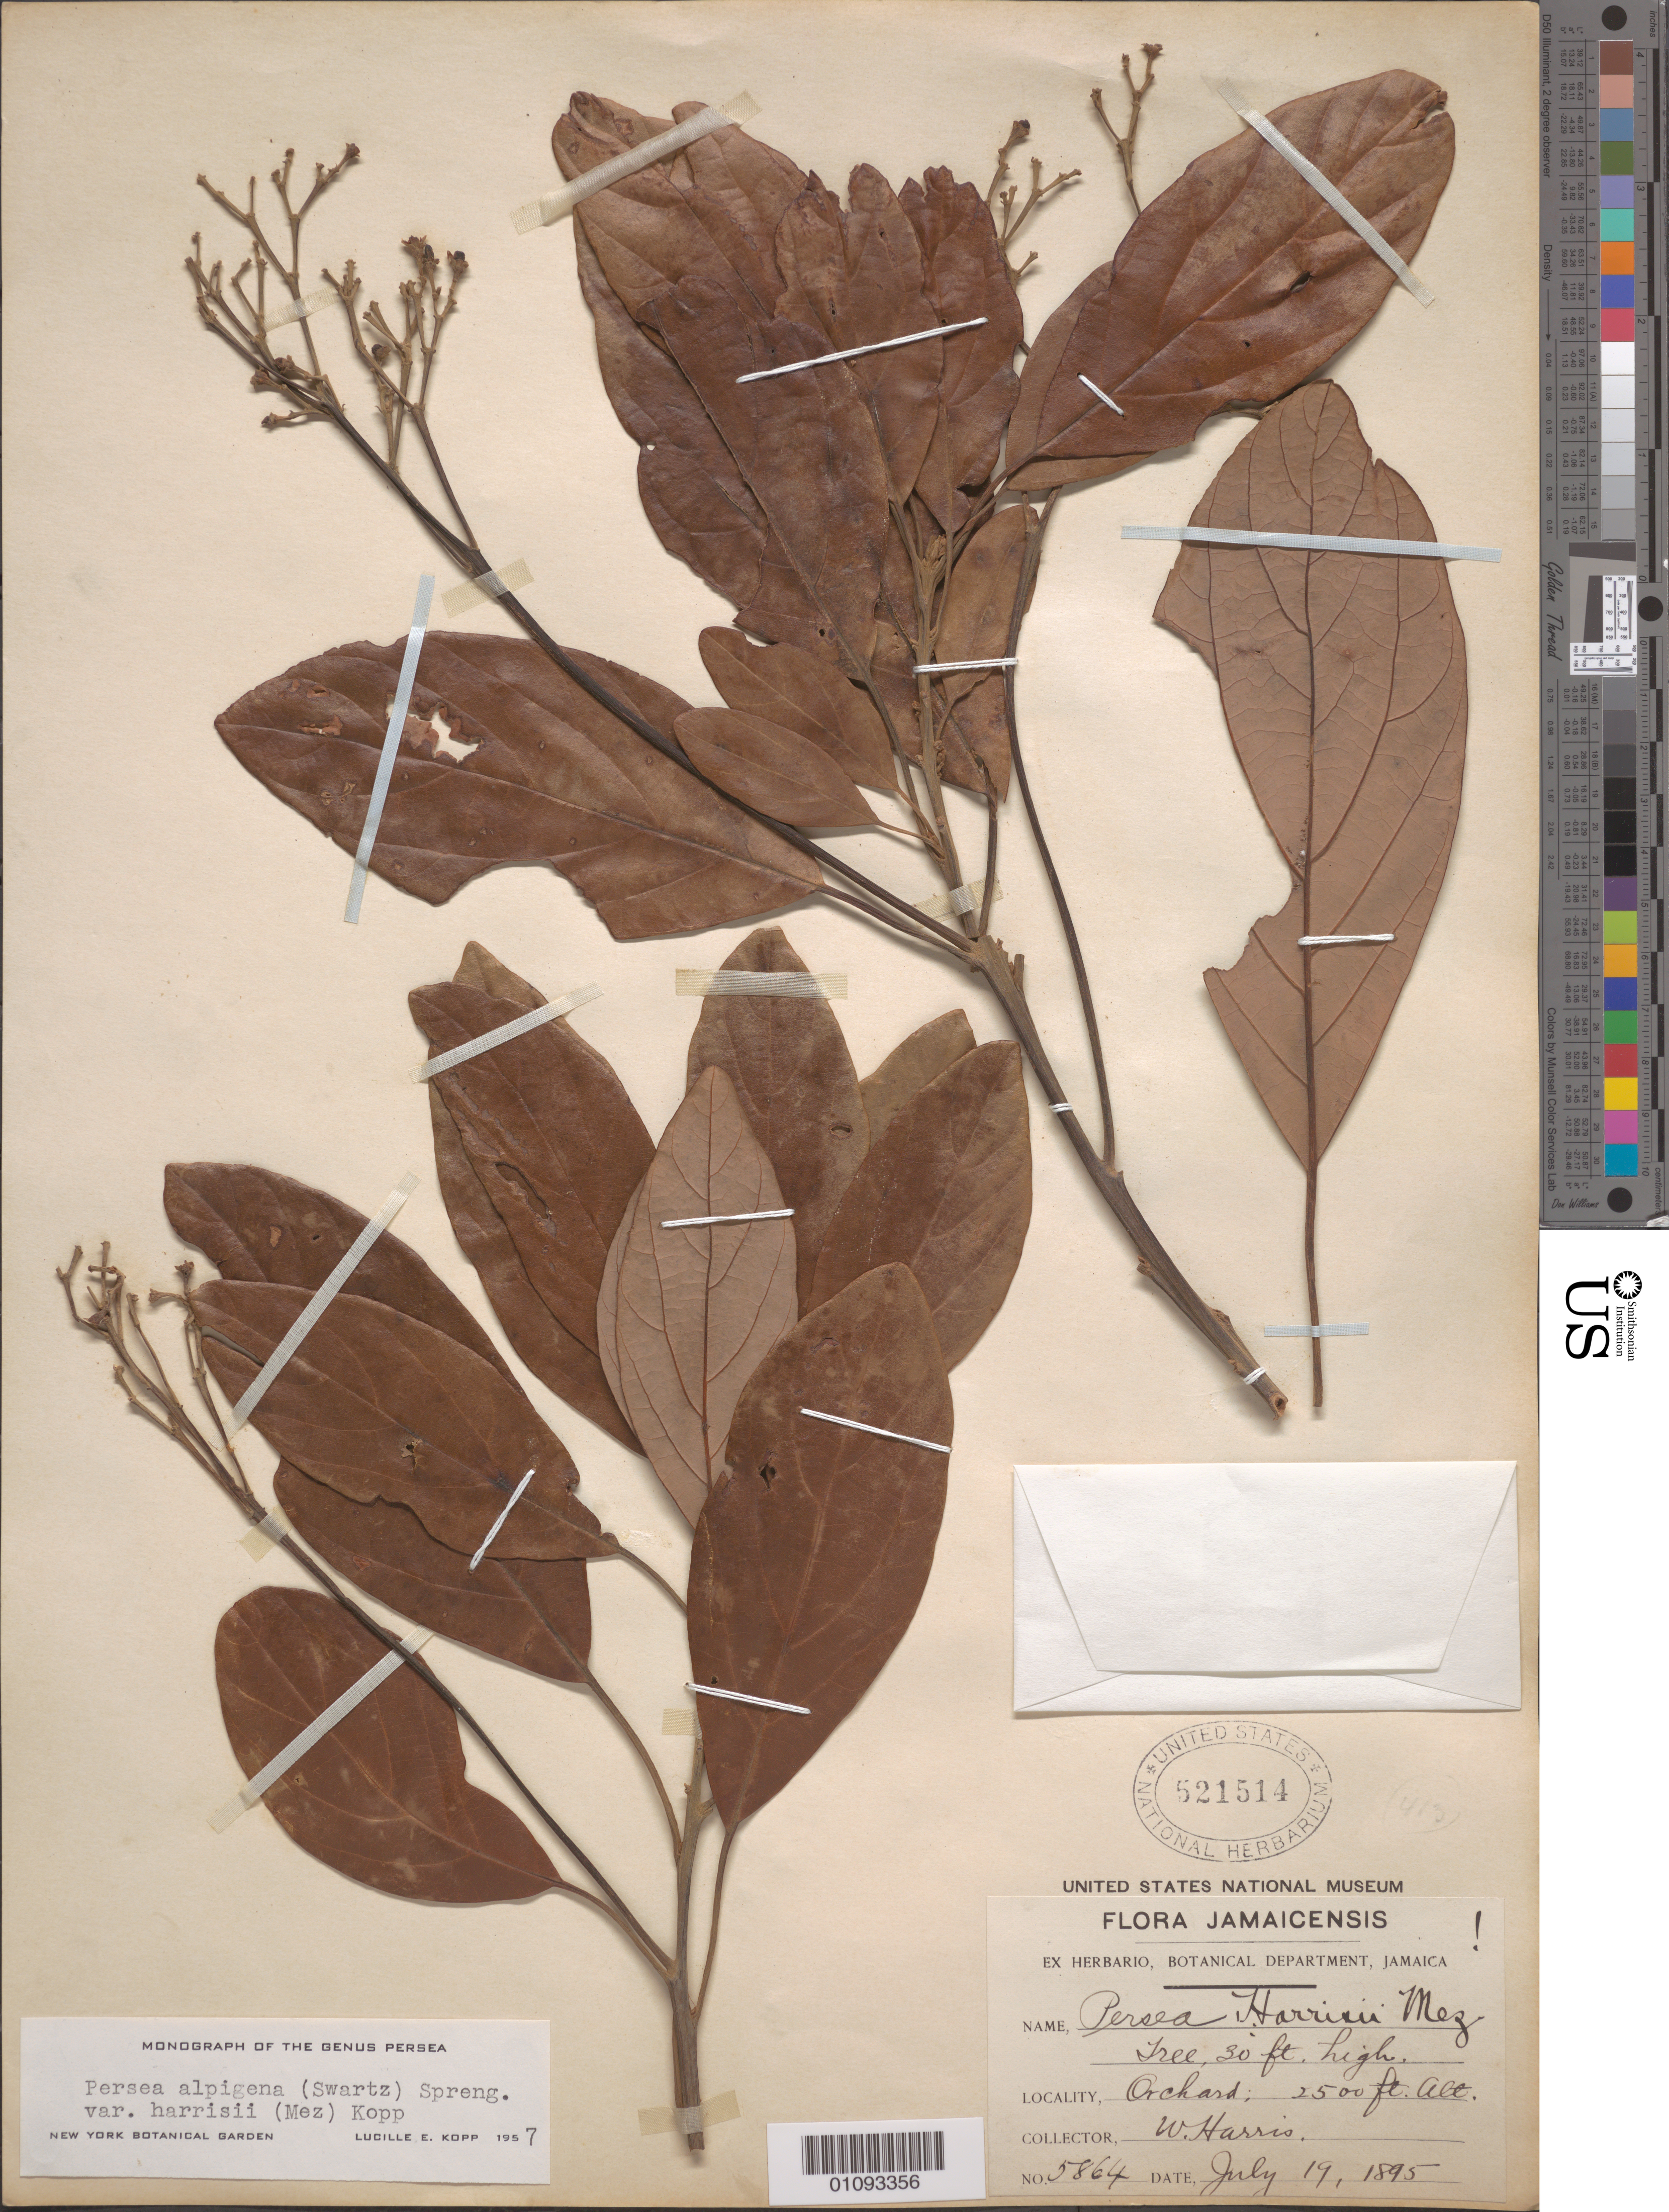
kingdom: Plantae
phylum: Tracheophyta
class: Magnoliopsida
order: Laurales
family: Lauraceae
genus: Persea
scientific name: Persea alpigena var. harrisii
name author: (Mez) L.E. Kopp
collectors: W. Harris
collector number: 5864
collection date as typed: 19 Jul 1895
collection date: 1895-07-19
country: Jamaica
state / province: Hanover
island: Jamaica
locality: Orchard.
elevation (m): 762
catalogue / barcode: US 521514